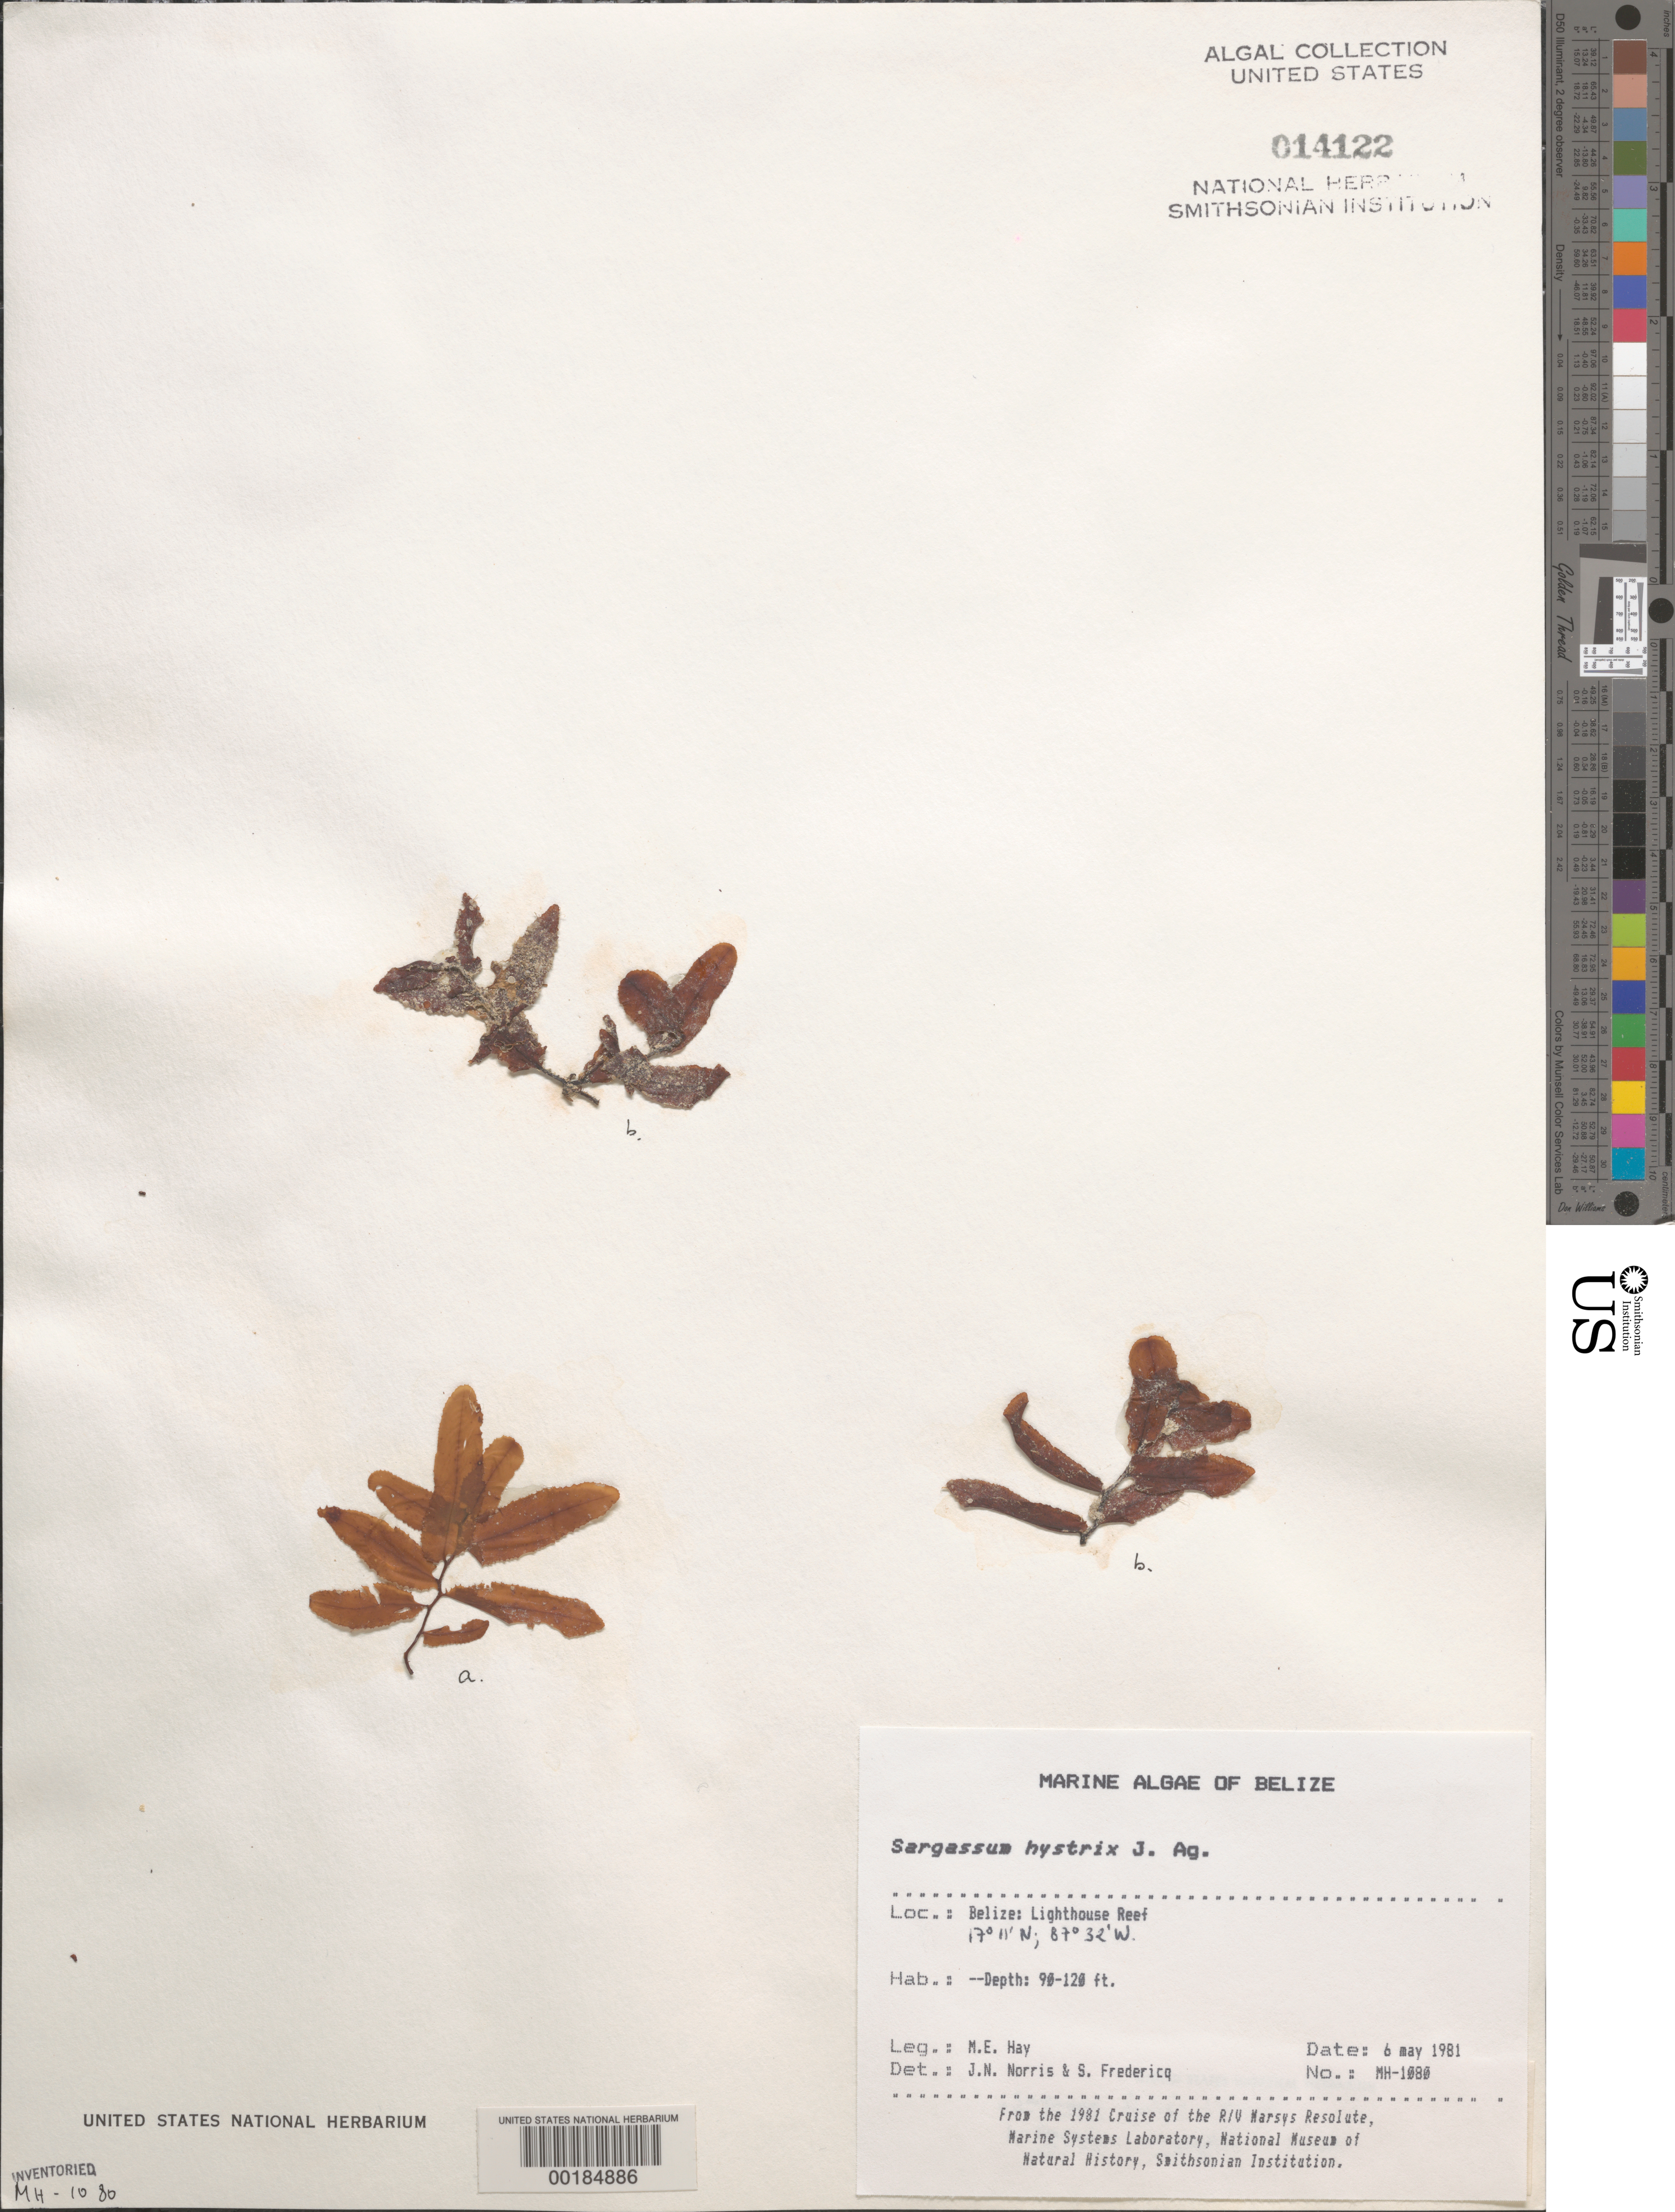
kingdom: Chromista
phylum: Ochrophyta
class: Phaeophyceae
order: Fucales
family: Sargassaceae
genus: Sargassum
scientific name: Sargassum hystrix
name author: J. Agardh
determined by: Norris, J. N.; Fredericq, S.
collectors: M. E. Hay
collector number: MEH-1080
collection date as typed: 06 May 1981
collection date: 1981-05-06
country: Belize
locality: Lighthouse reef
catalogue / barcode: US 14122